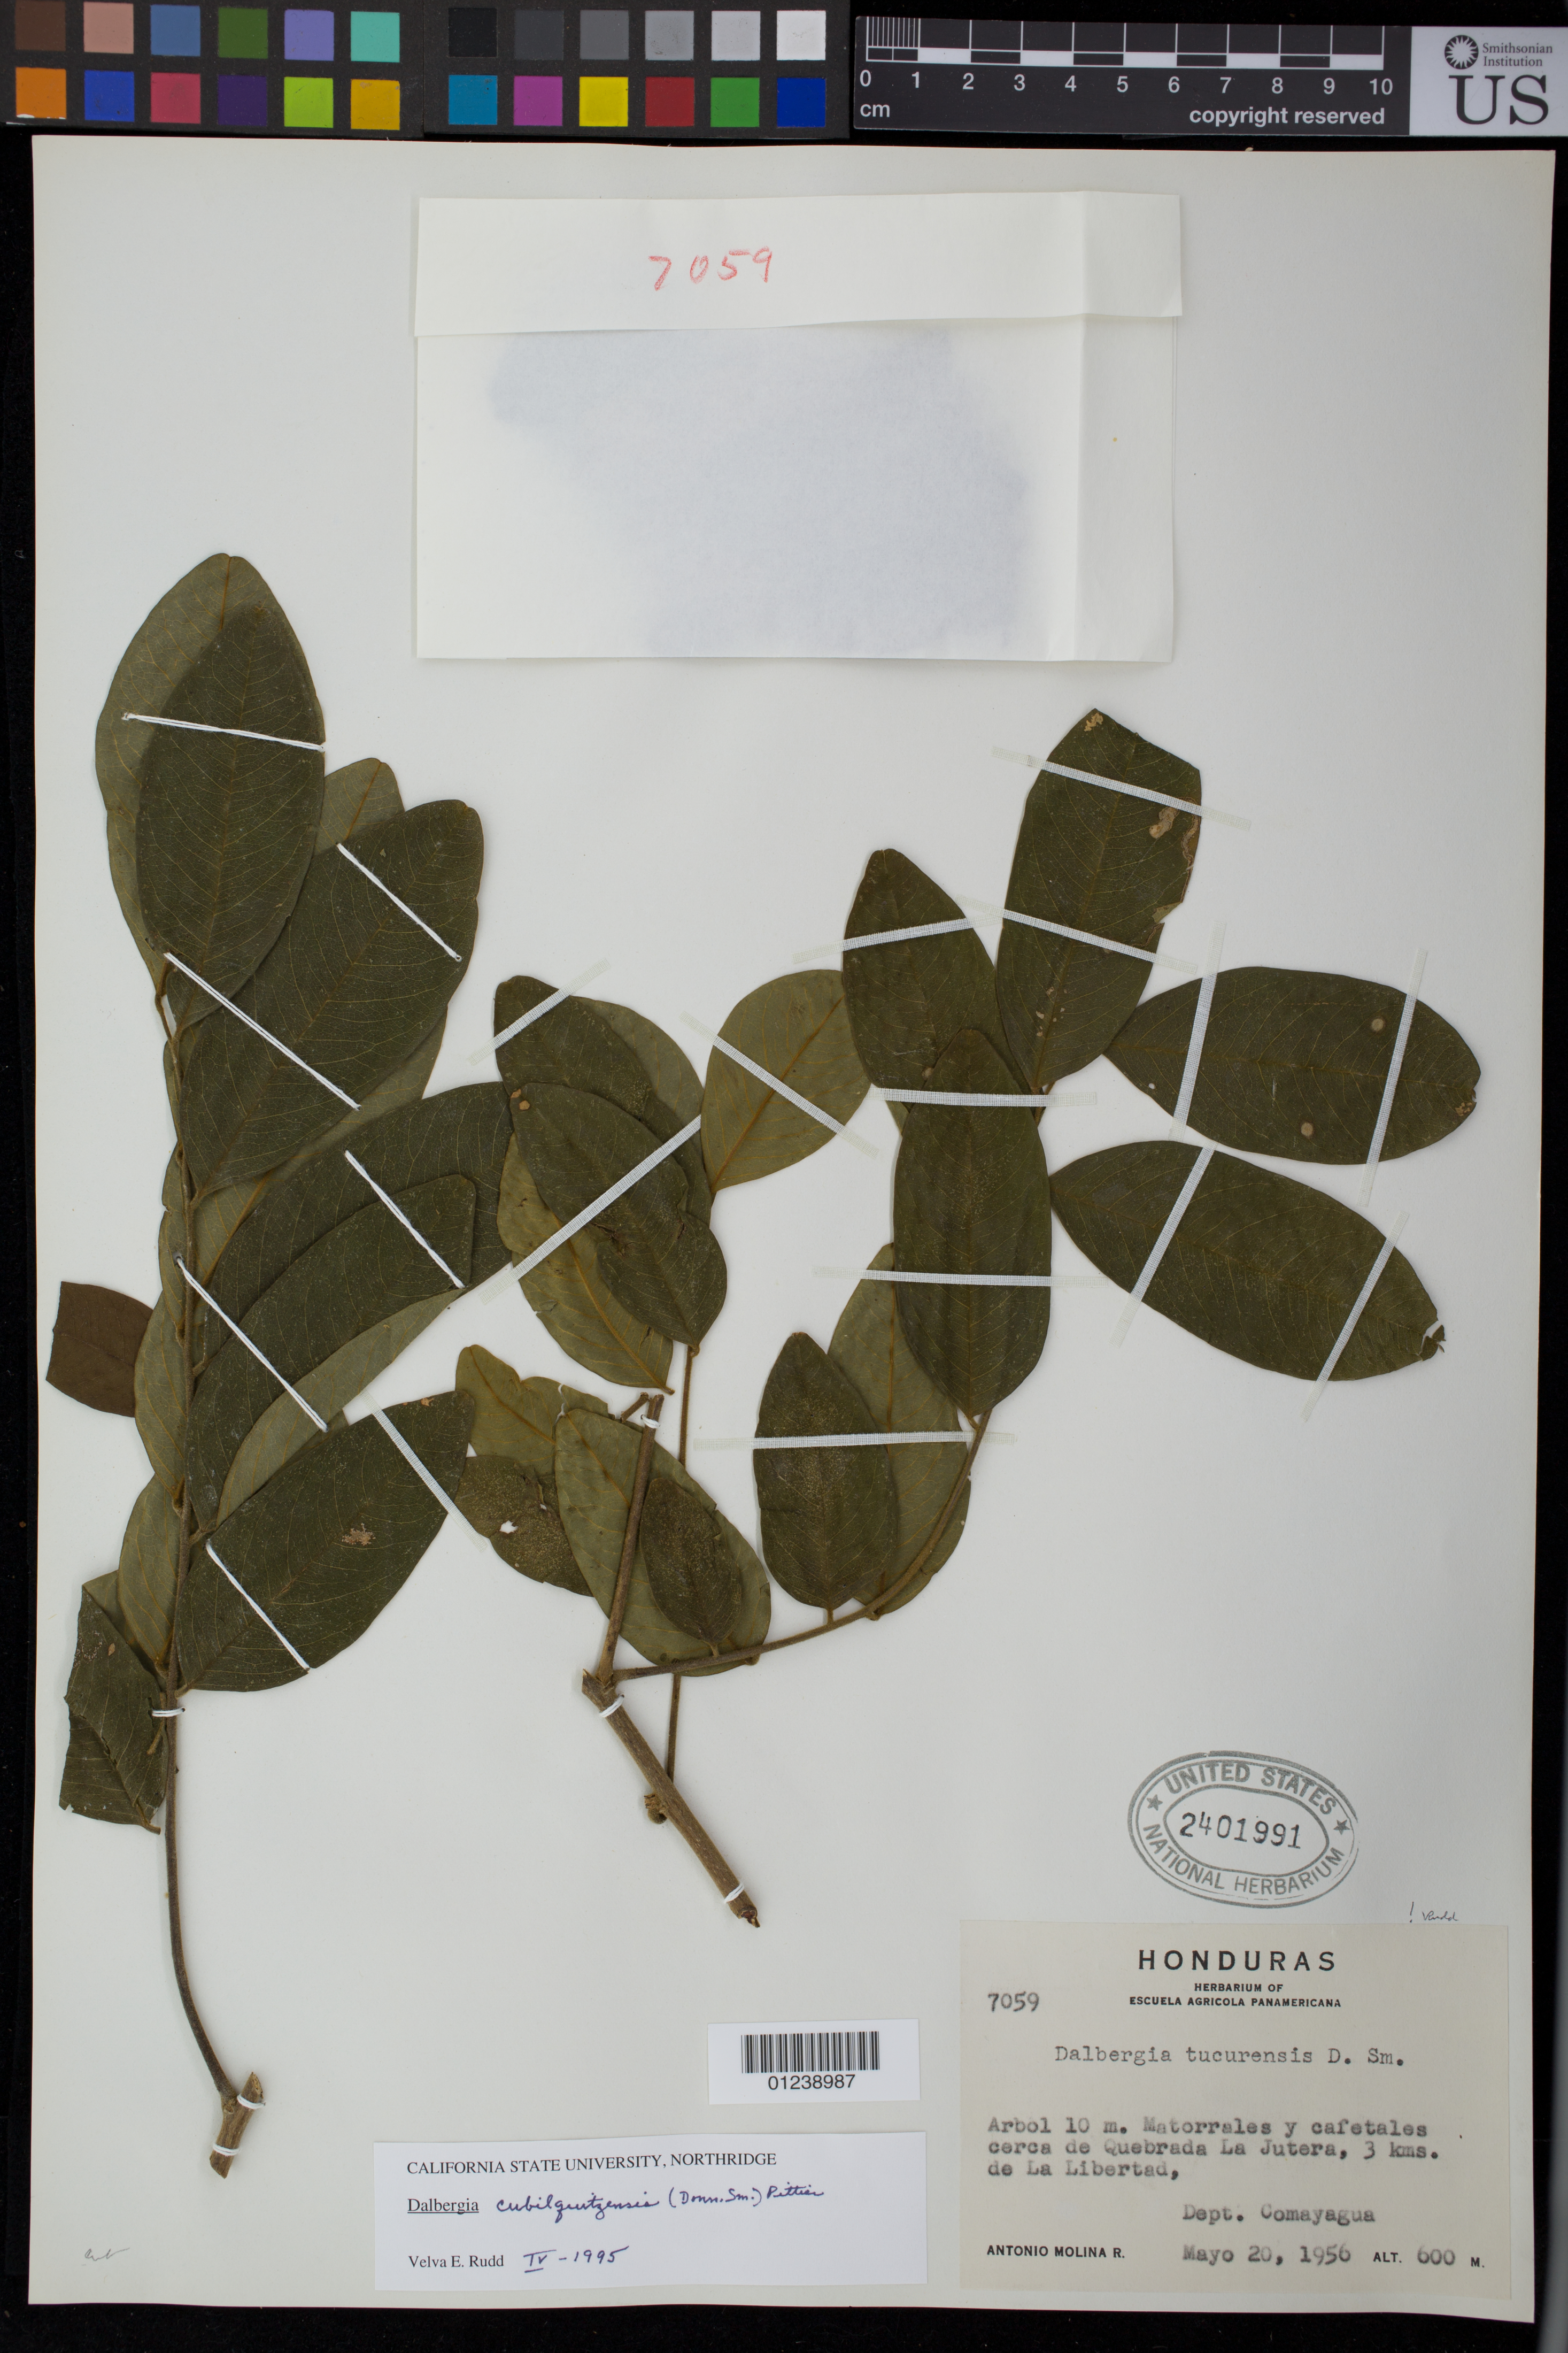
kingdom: Plantae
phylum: Tracheophyta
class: Magnoliopsida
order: Fabales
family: Fabaceae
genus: Dalbergia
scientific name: Dalbergia cubilquitzensis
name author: (Donn. Sm.) Pittier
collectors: A. Molina R.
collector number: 7059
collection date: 1956-05-20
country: Honduras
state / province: Comayagua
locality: Matorrales y cafetales cerca de Quebrada La Jutera, 3 kms. de La Libertad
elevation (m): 600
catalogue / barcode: US 2401991